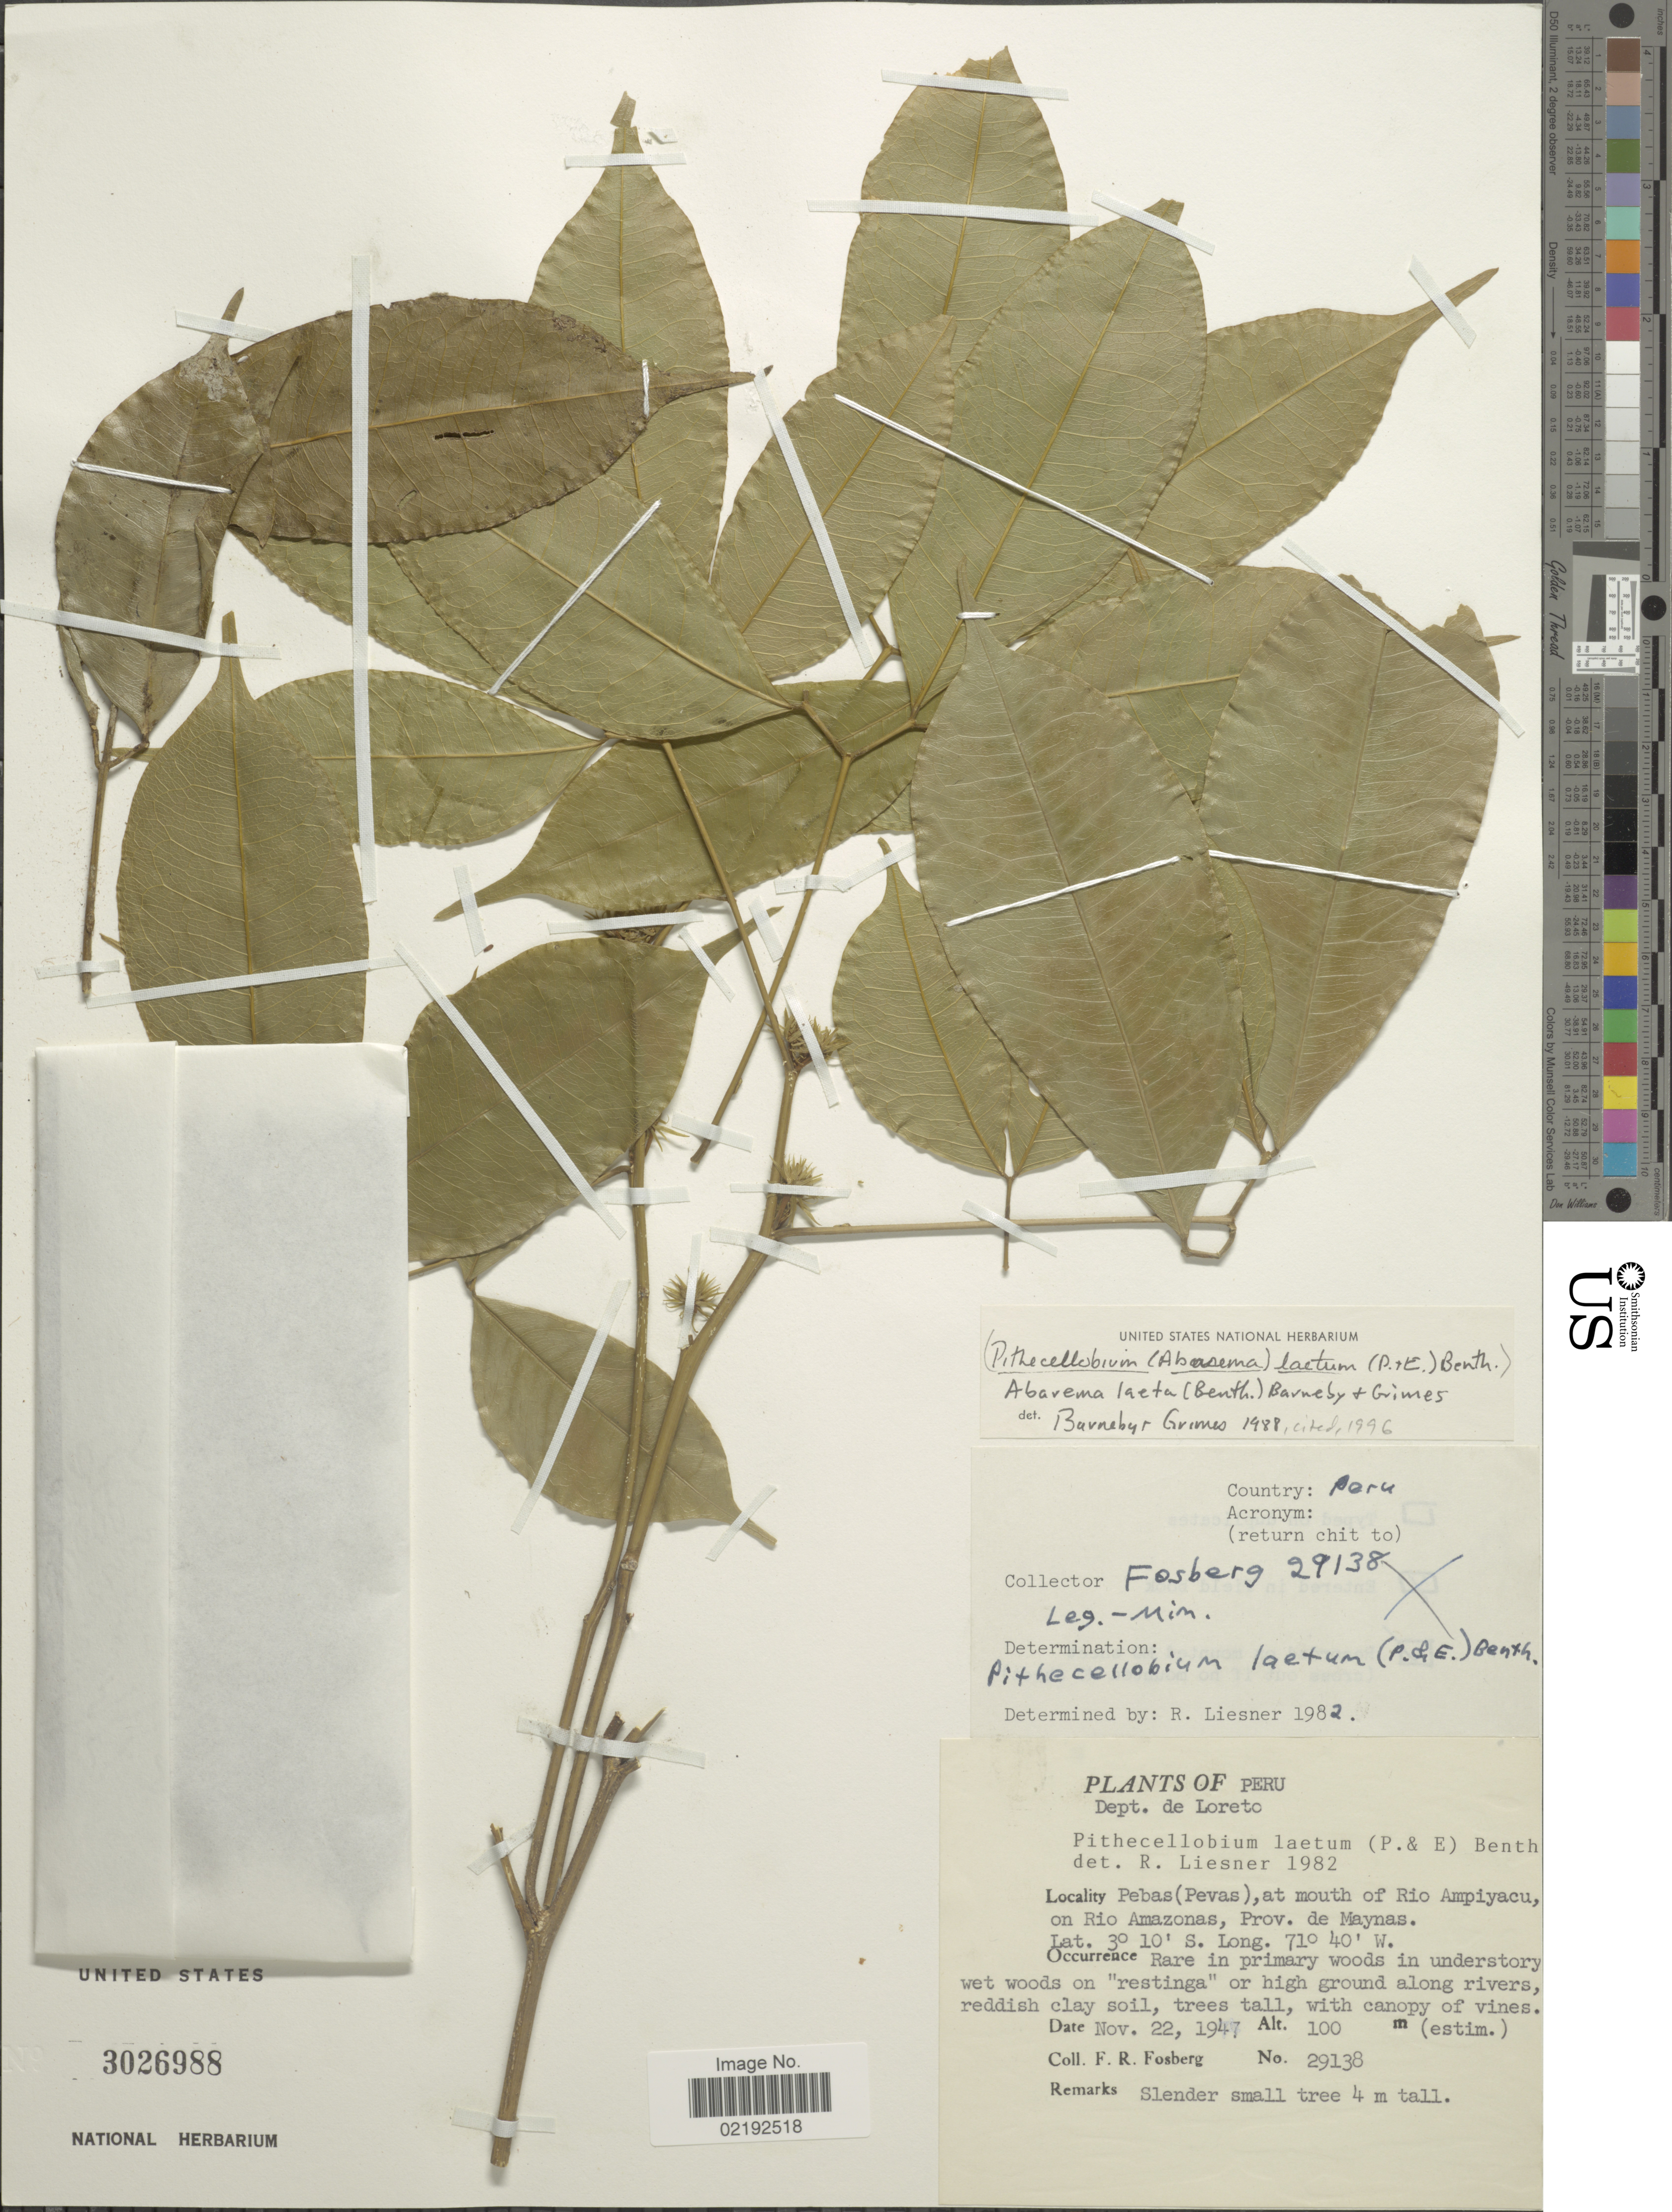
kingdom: Plantae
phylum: Tracheophyta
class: Magnoliopsida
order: Fabales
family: Fabaceae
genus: Abarema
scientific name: Abarema laeta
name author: (Benth.) Barneby & J.W. Grimes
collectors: F. R. Fosberg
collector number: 29138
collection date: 1947-11-22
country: Peru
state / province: Loreto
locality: Pebas (Pevas), at mouth of Rio Ampiyacu, on Rio Amazonas, Prov. de Maynas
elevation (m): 100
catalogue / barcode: US 3026988